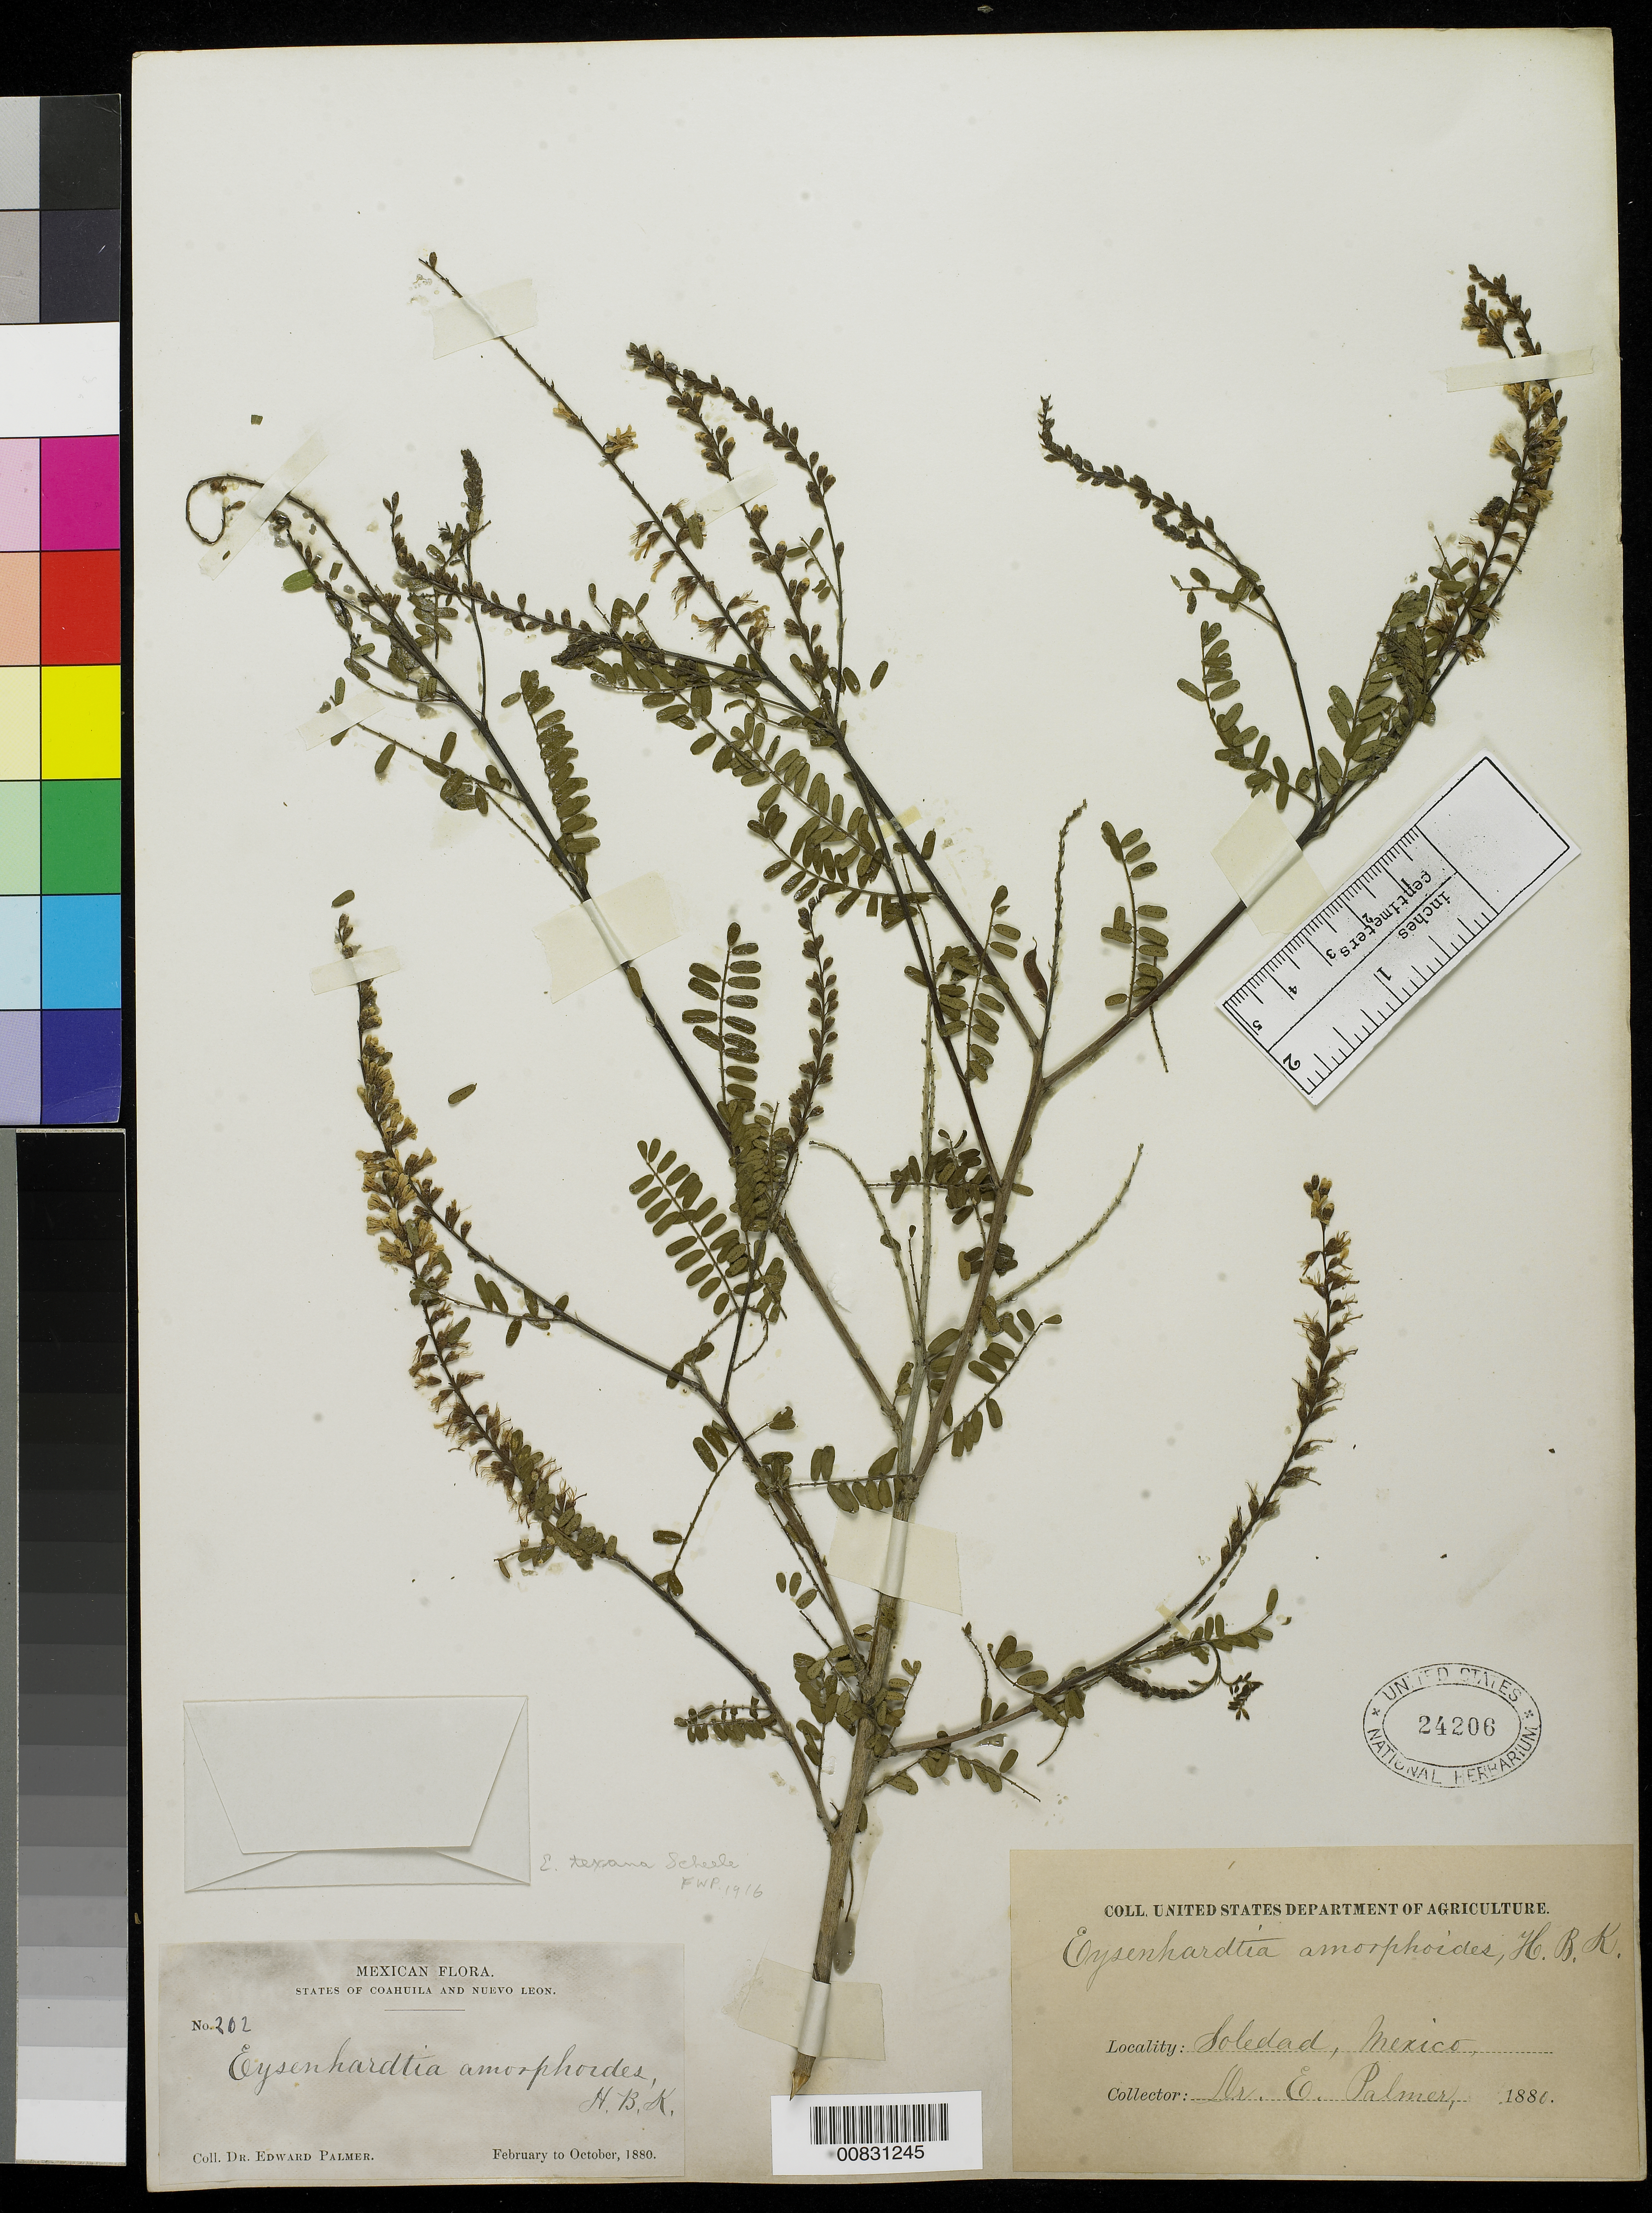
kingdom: Plantae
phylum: Tracheophyta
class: Magnoliopsida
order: Fabales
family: Fabaceae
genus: Eysenhardtia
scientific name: Eysenhardtia texana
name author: Scheele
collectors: E. Palmer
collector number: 202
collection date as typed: Feb 1880 to -- Oct 1880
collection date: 1880-02/1880-10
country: Mexico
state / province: Coahuila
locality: Soledad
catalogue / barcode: US 24206